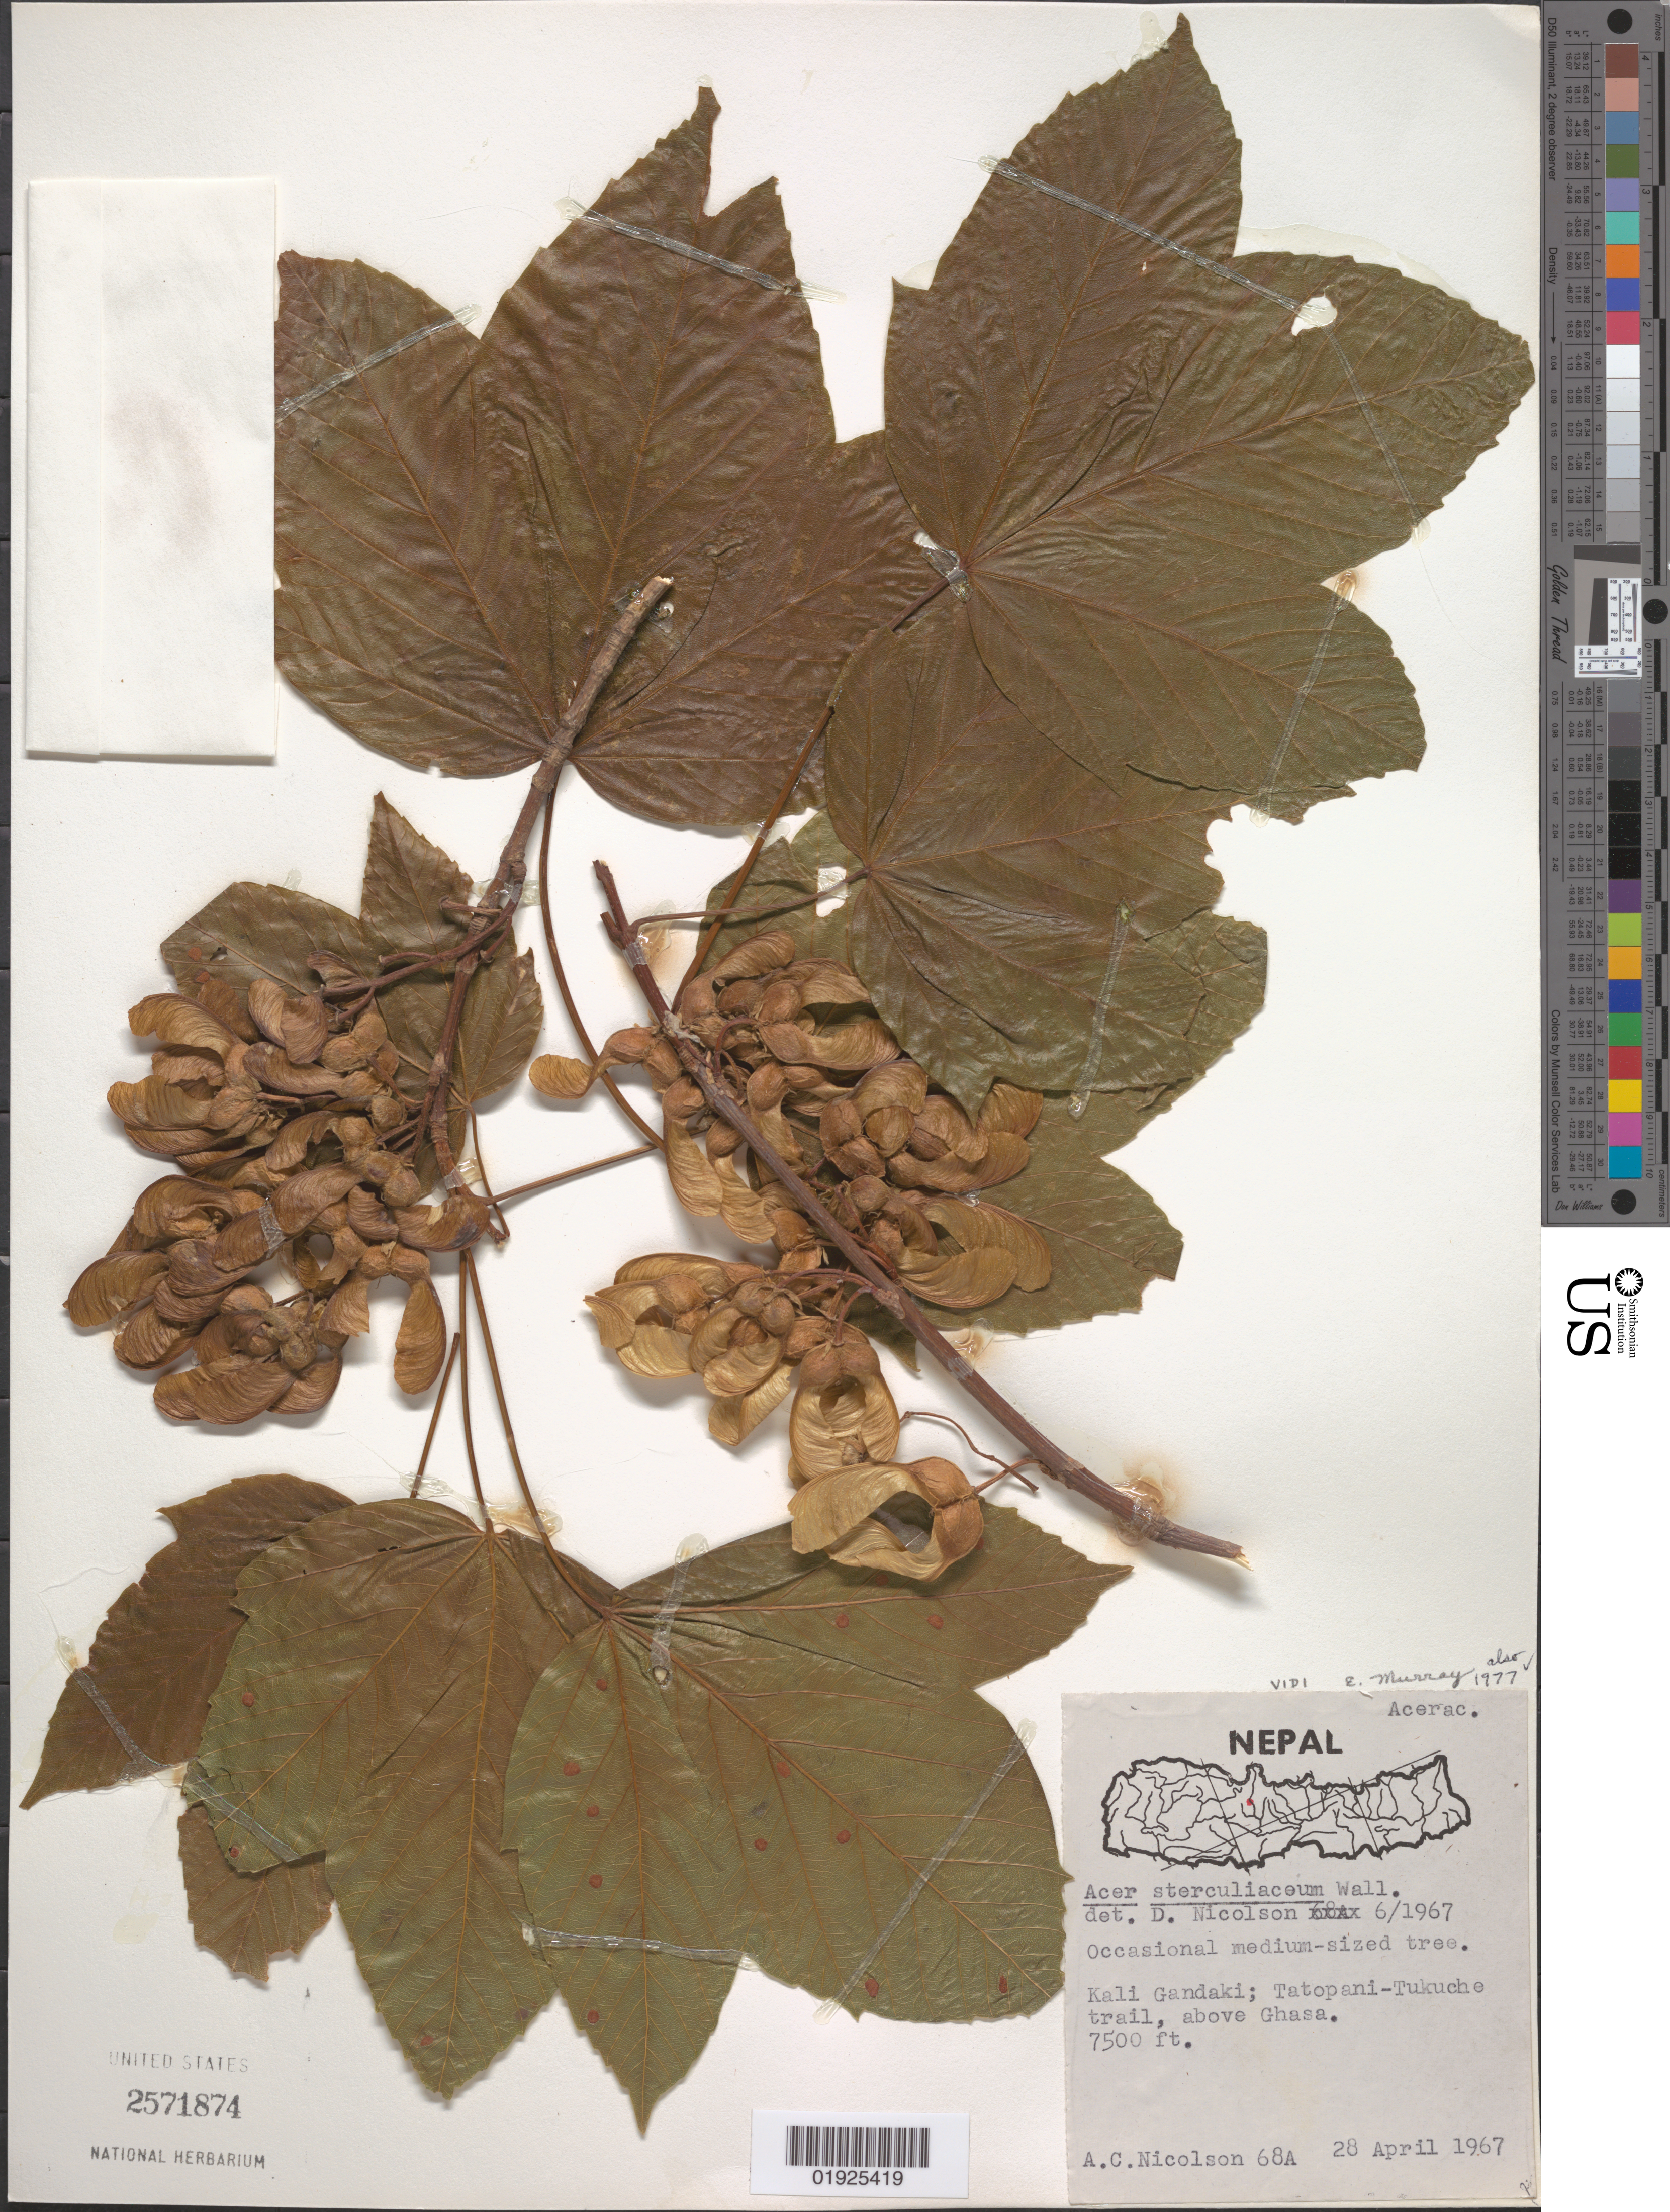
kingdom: Plantae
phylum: Tracheophyta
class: Magnoliopsida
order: Sapindales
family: Sapindaceae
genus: Acer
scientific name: Acer sterculiaceum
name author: Wall.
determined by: Murray, Edward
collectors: D. H. Nicolson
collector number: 68A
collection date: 1967-04-28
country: Nepal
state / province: Gandaki Zone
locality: Kali Gandaki; Tatopani-Tukuche trail, above Ghasa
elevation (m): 2286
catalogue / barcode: US 2571874